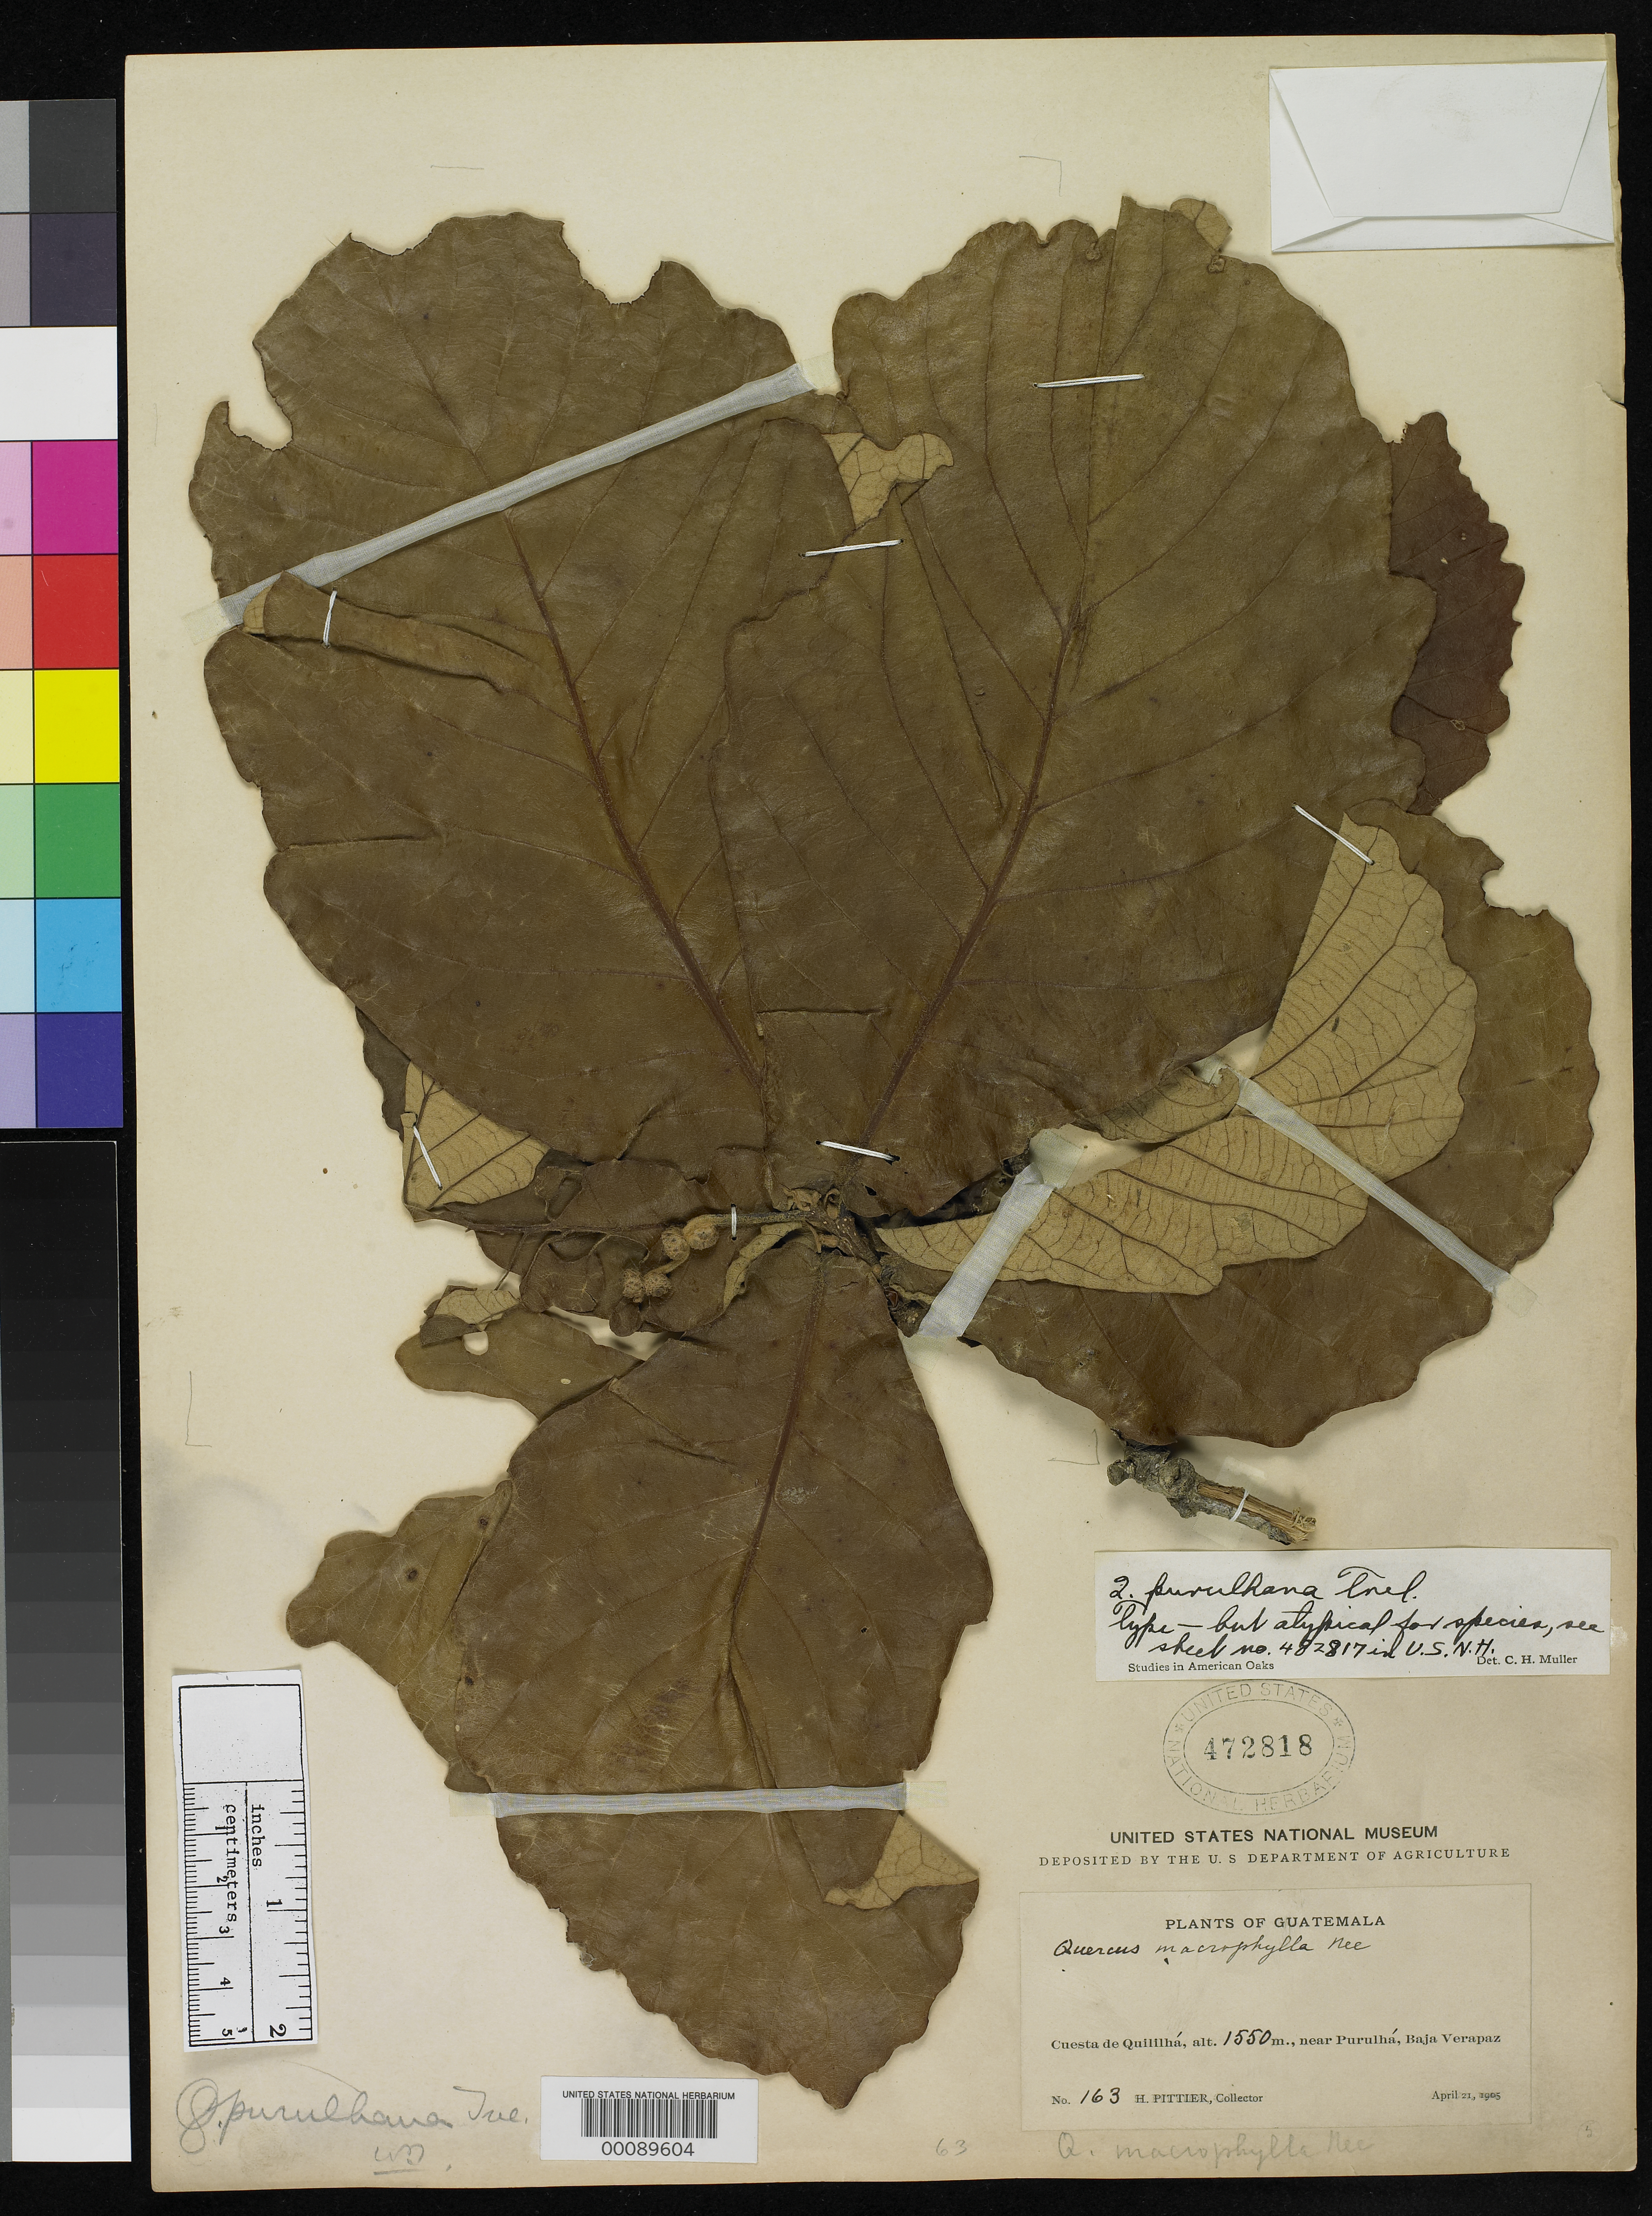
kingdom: Plantae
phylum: Tracheophyta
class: Magnoliopsida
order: Fagales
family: Fagaceae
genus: Quercus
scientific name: Quercus purulhana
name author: Trel.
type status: Isotype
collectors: H. F. Pittier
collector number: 163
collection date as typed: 21 Apr 1905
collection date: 1905-04-21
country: Guatemala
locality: Quililha, near Purulka.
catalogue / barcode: US 472818